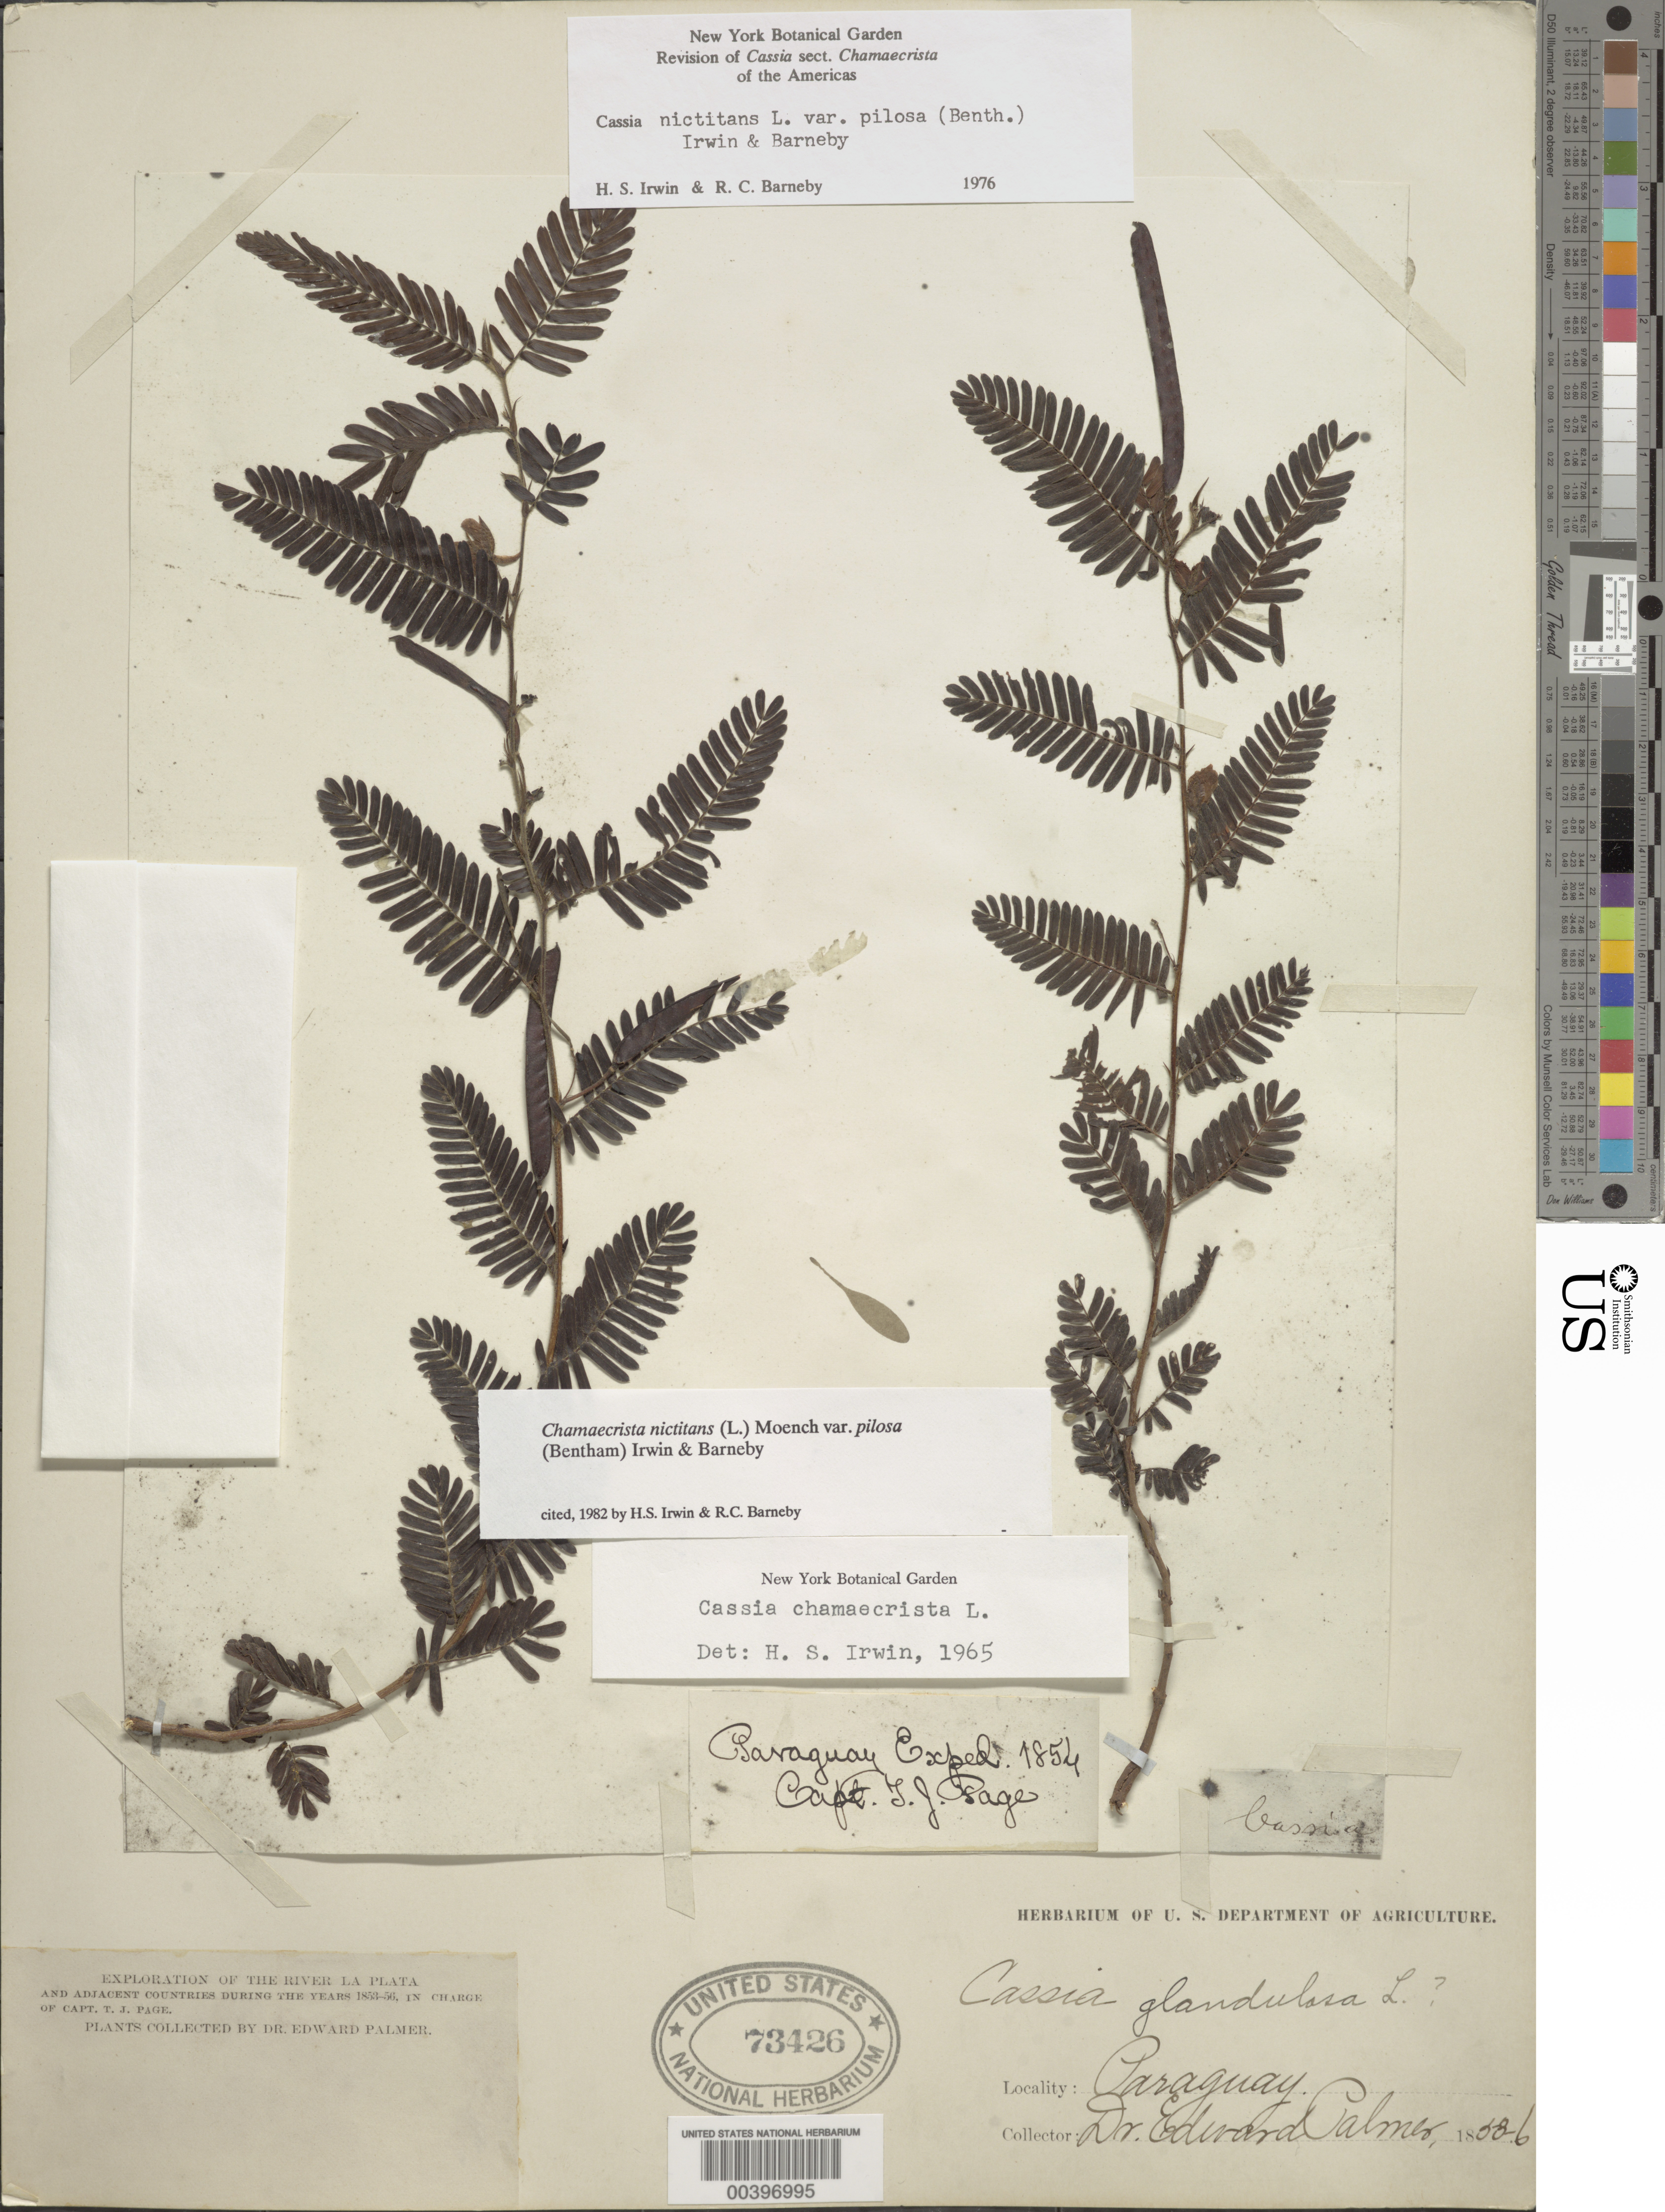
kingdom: Plantae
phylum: Tracheophyta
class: Magnoliopsida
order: Fabales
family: Fabaceae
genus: Chamaecrista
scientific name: Chamaecrista nictitans var. pilosa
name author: (Benth.) H.S. Irwin & Barneby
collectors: E. Palmer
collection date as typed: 1856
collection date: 1856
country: Paraguay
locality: La plata river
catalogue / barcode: US 73426